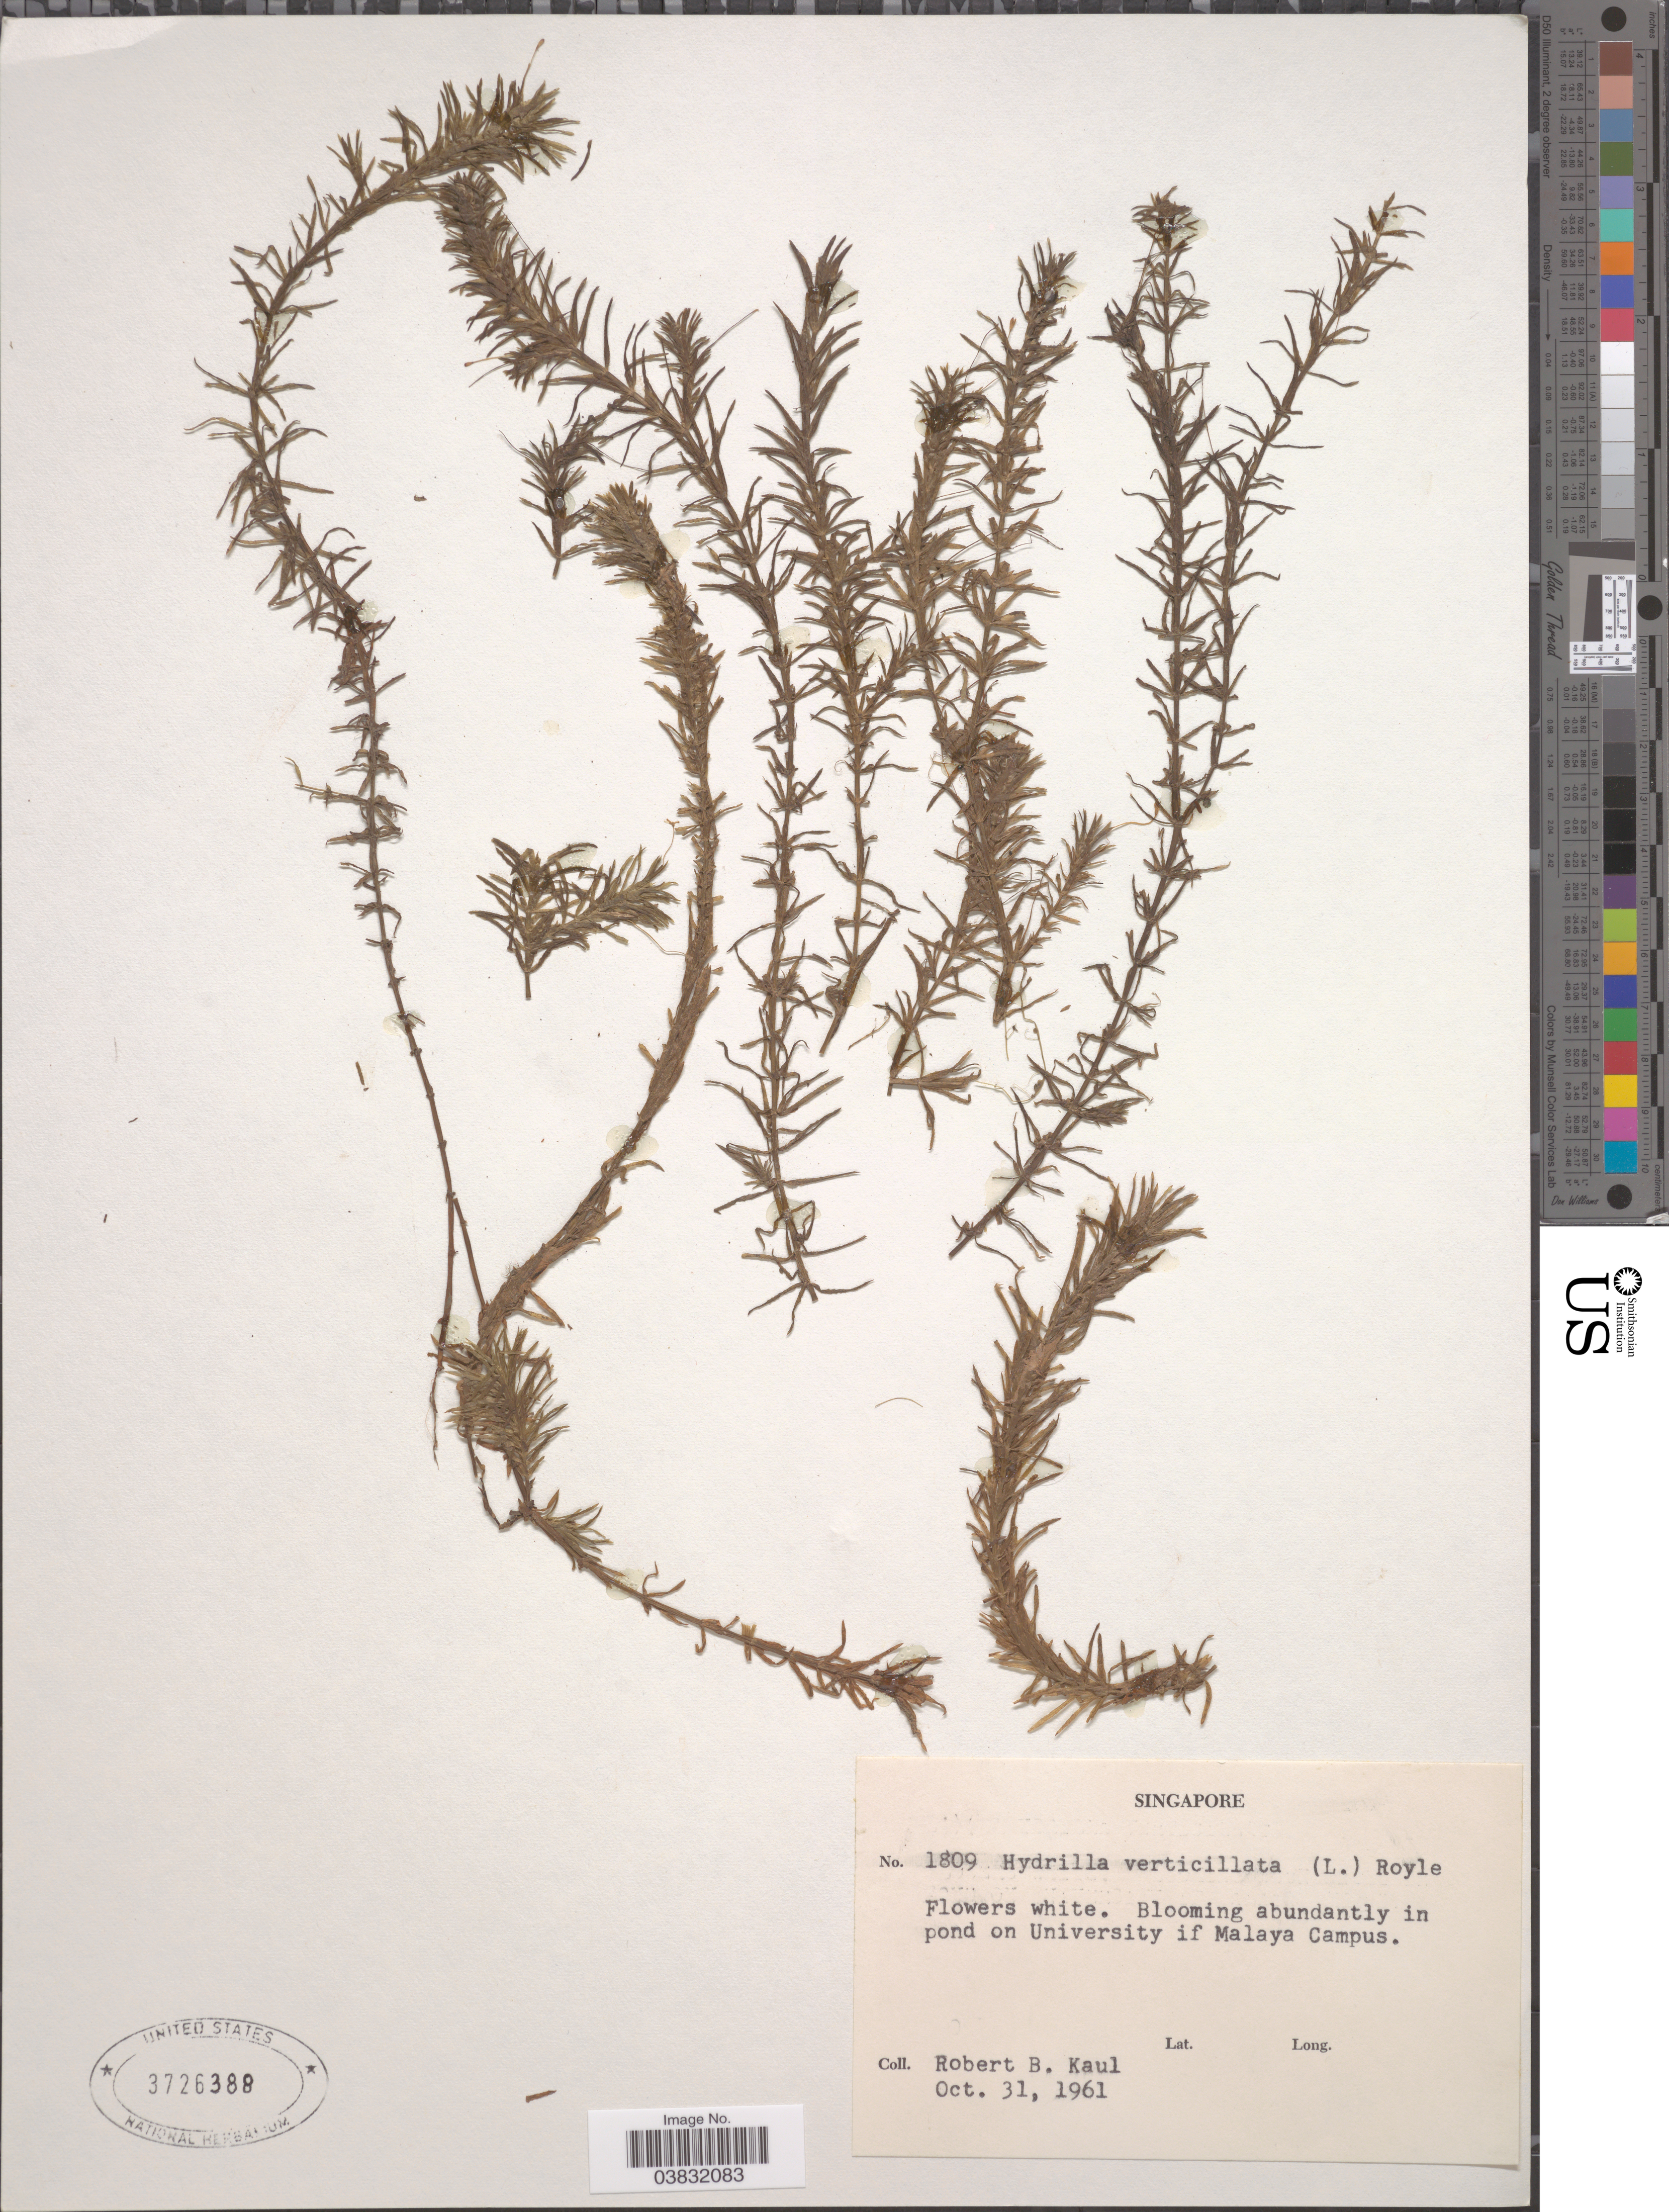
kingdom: Plantae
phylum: Tracheophyta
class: Liliopsida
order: Alismatales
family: Hydrocharitaceae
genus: Hydrilla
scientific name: Hydrilla verticillata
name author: (L. f.) Royle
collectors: R. Kaul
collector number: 1809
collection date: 1961-10-31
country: Singapore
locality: In pond on University of Malaya Campus.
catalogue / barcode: US 3726388